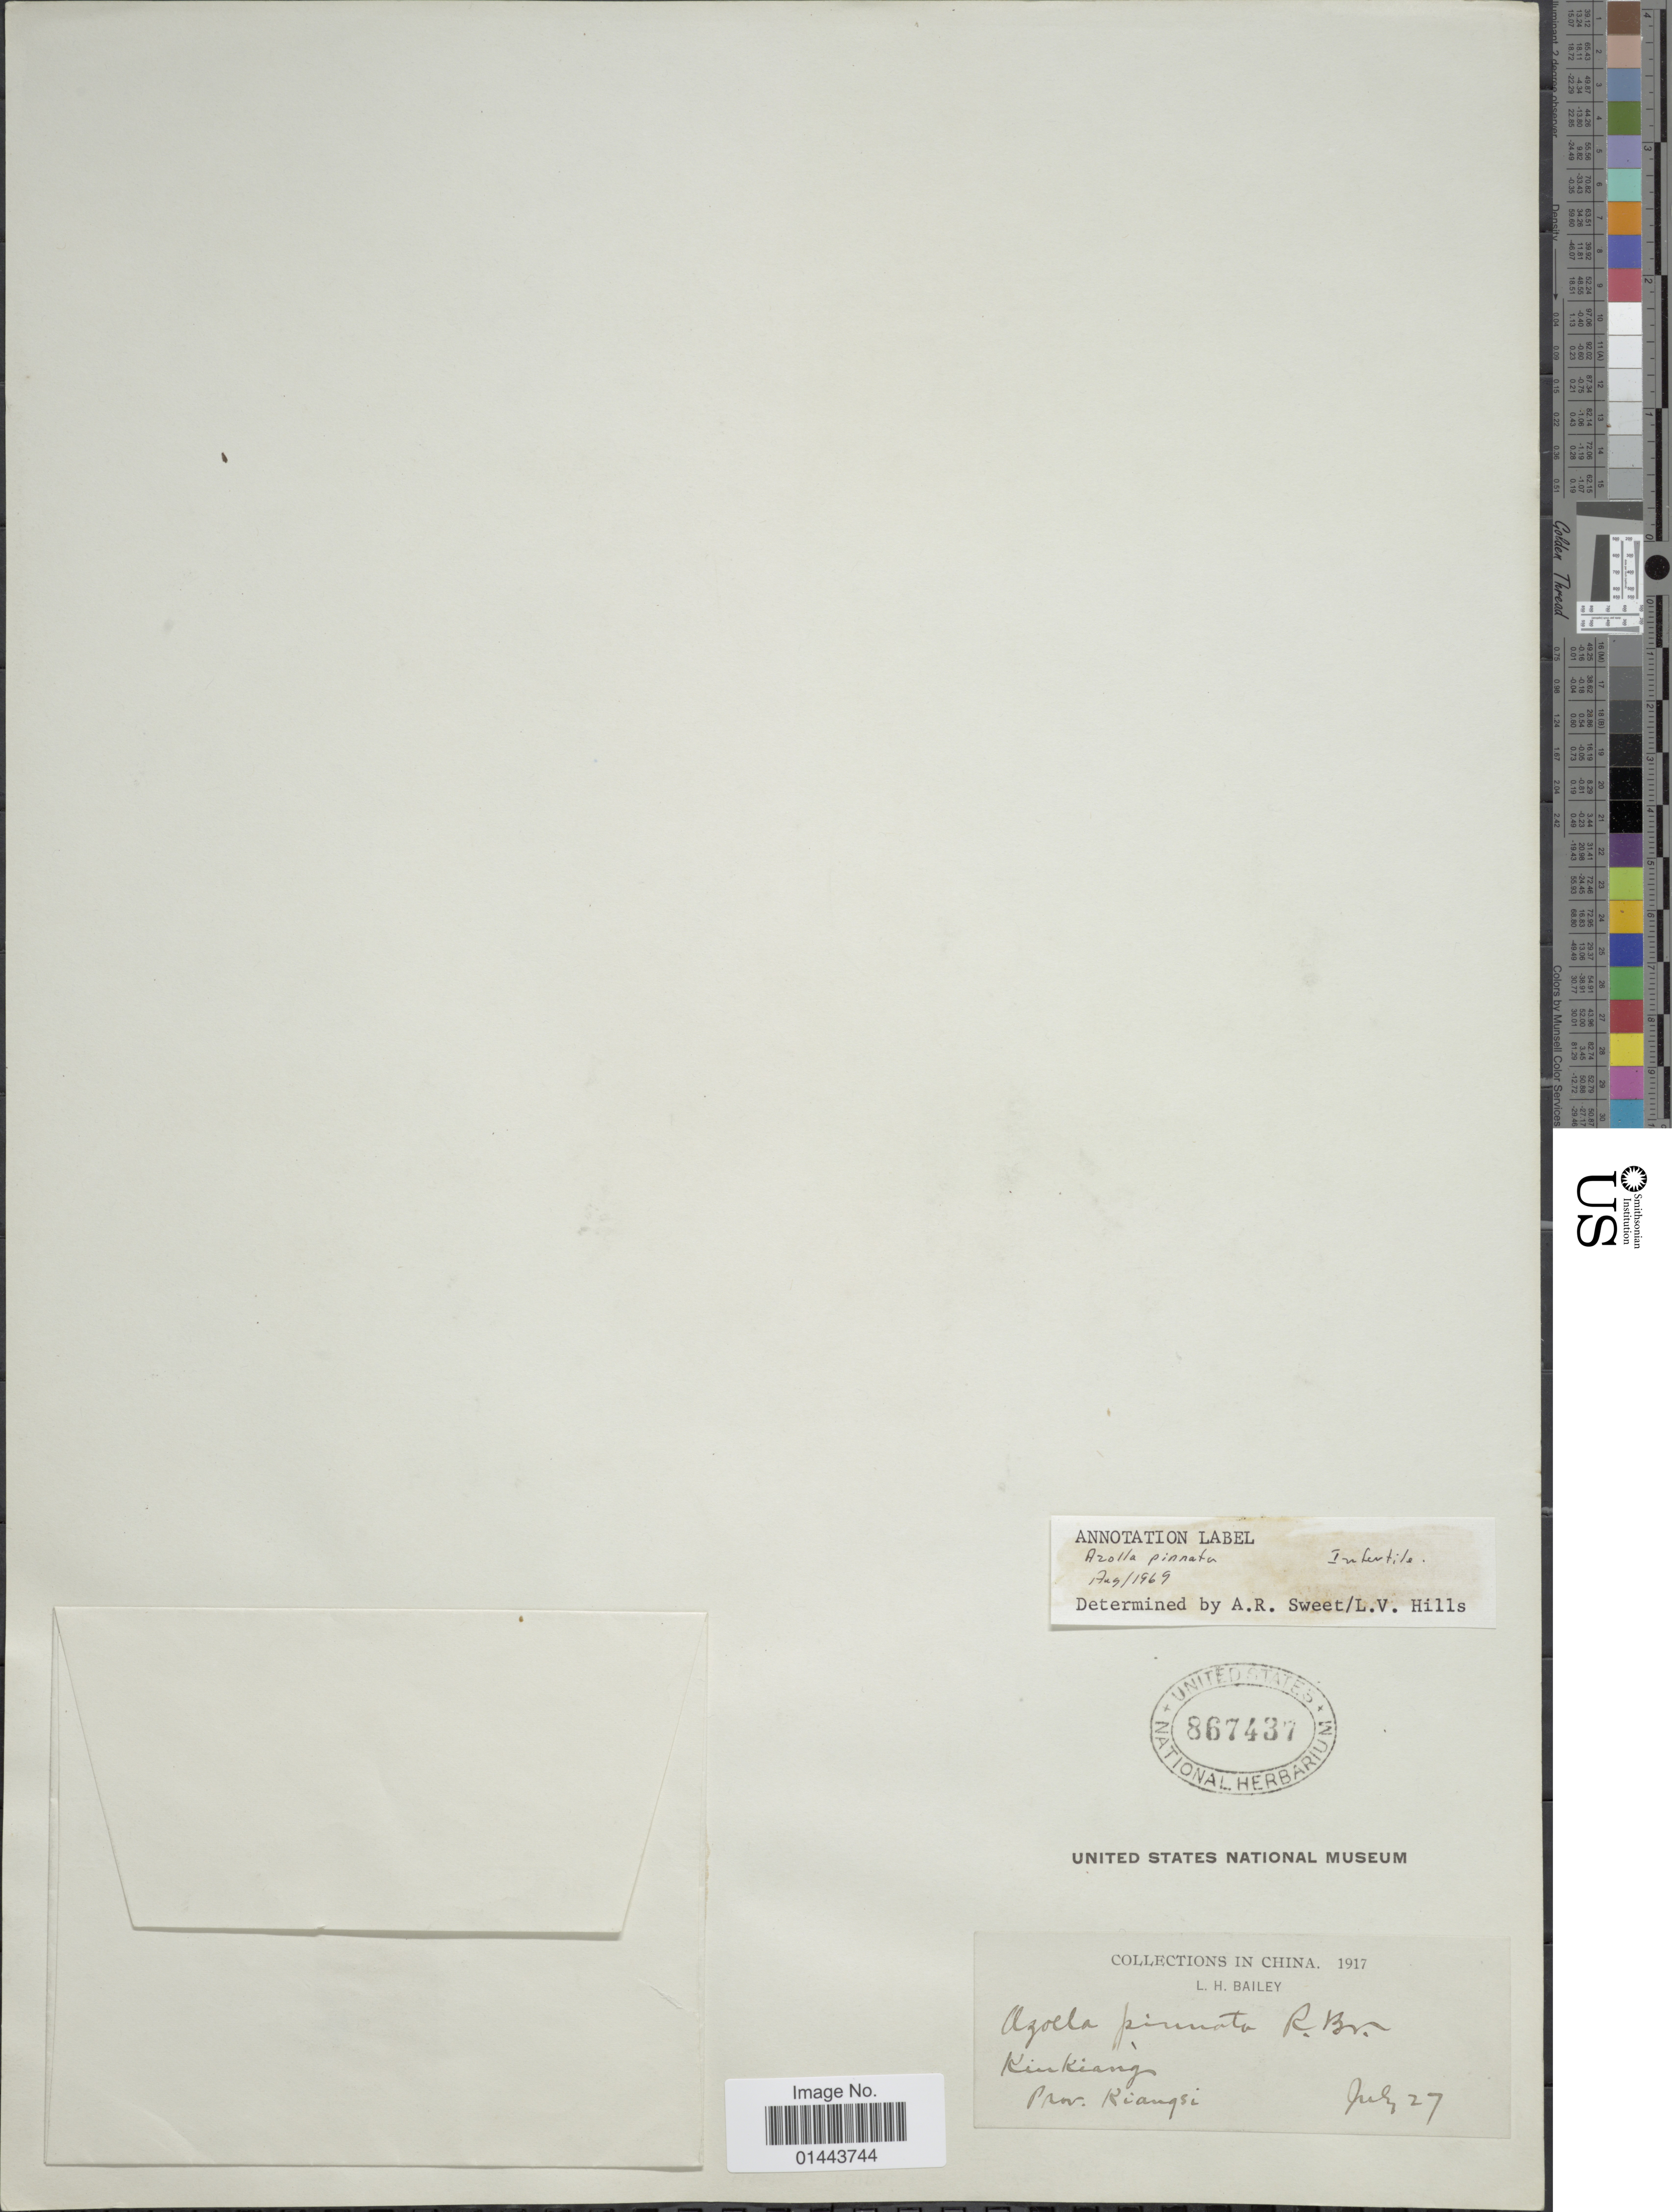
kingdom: Plantae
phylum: Tracheophyta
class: Polypodiopsida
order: Salviniales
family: Salviniaceae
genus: Azolla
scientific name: Azolla pinnata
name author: R. Br.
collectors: L. H. Bailey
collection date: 1917-07-27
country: China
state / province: Jiangxi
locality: Kin Kiang [interpreted] Prov. Kiangsi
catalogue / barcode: US 867437